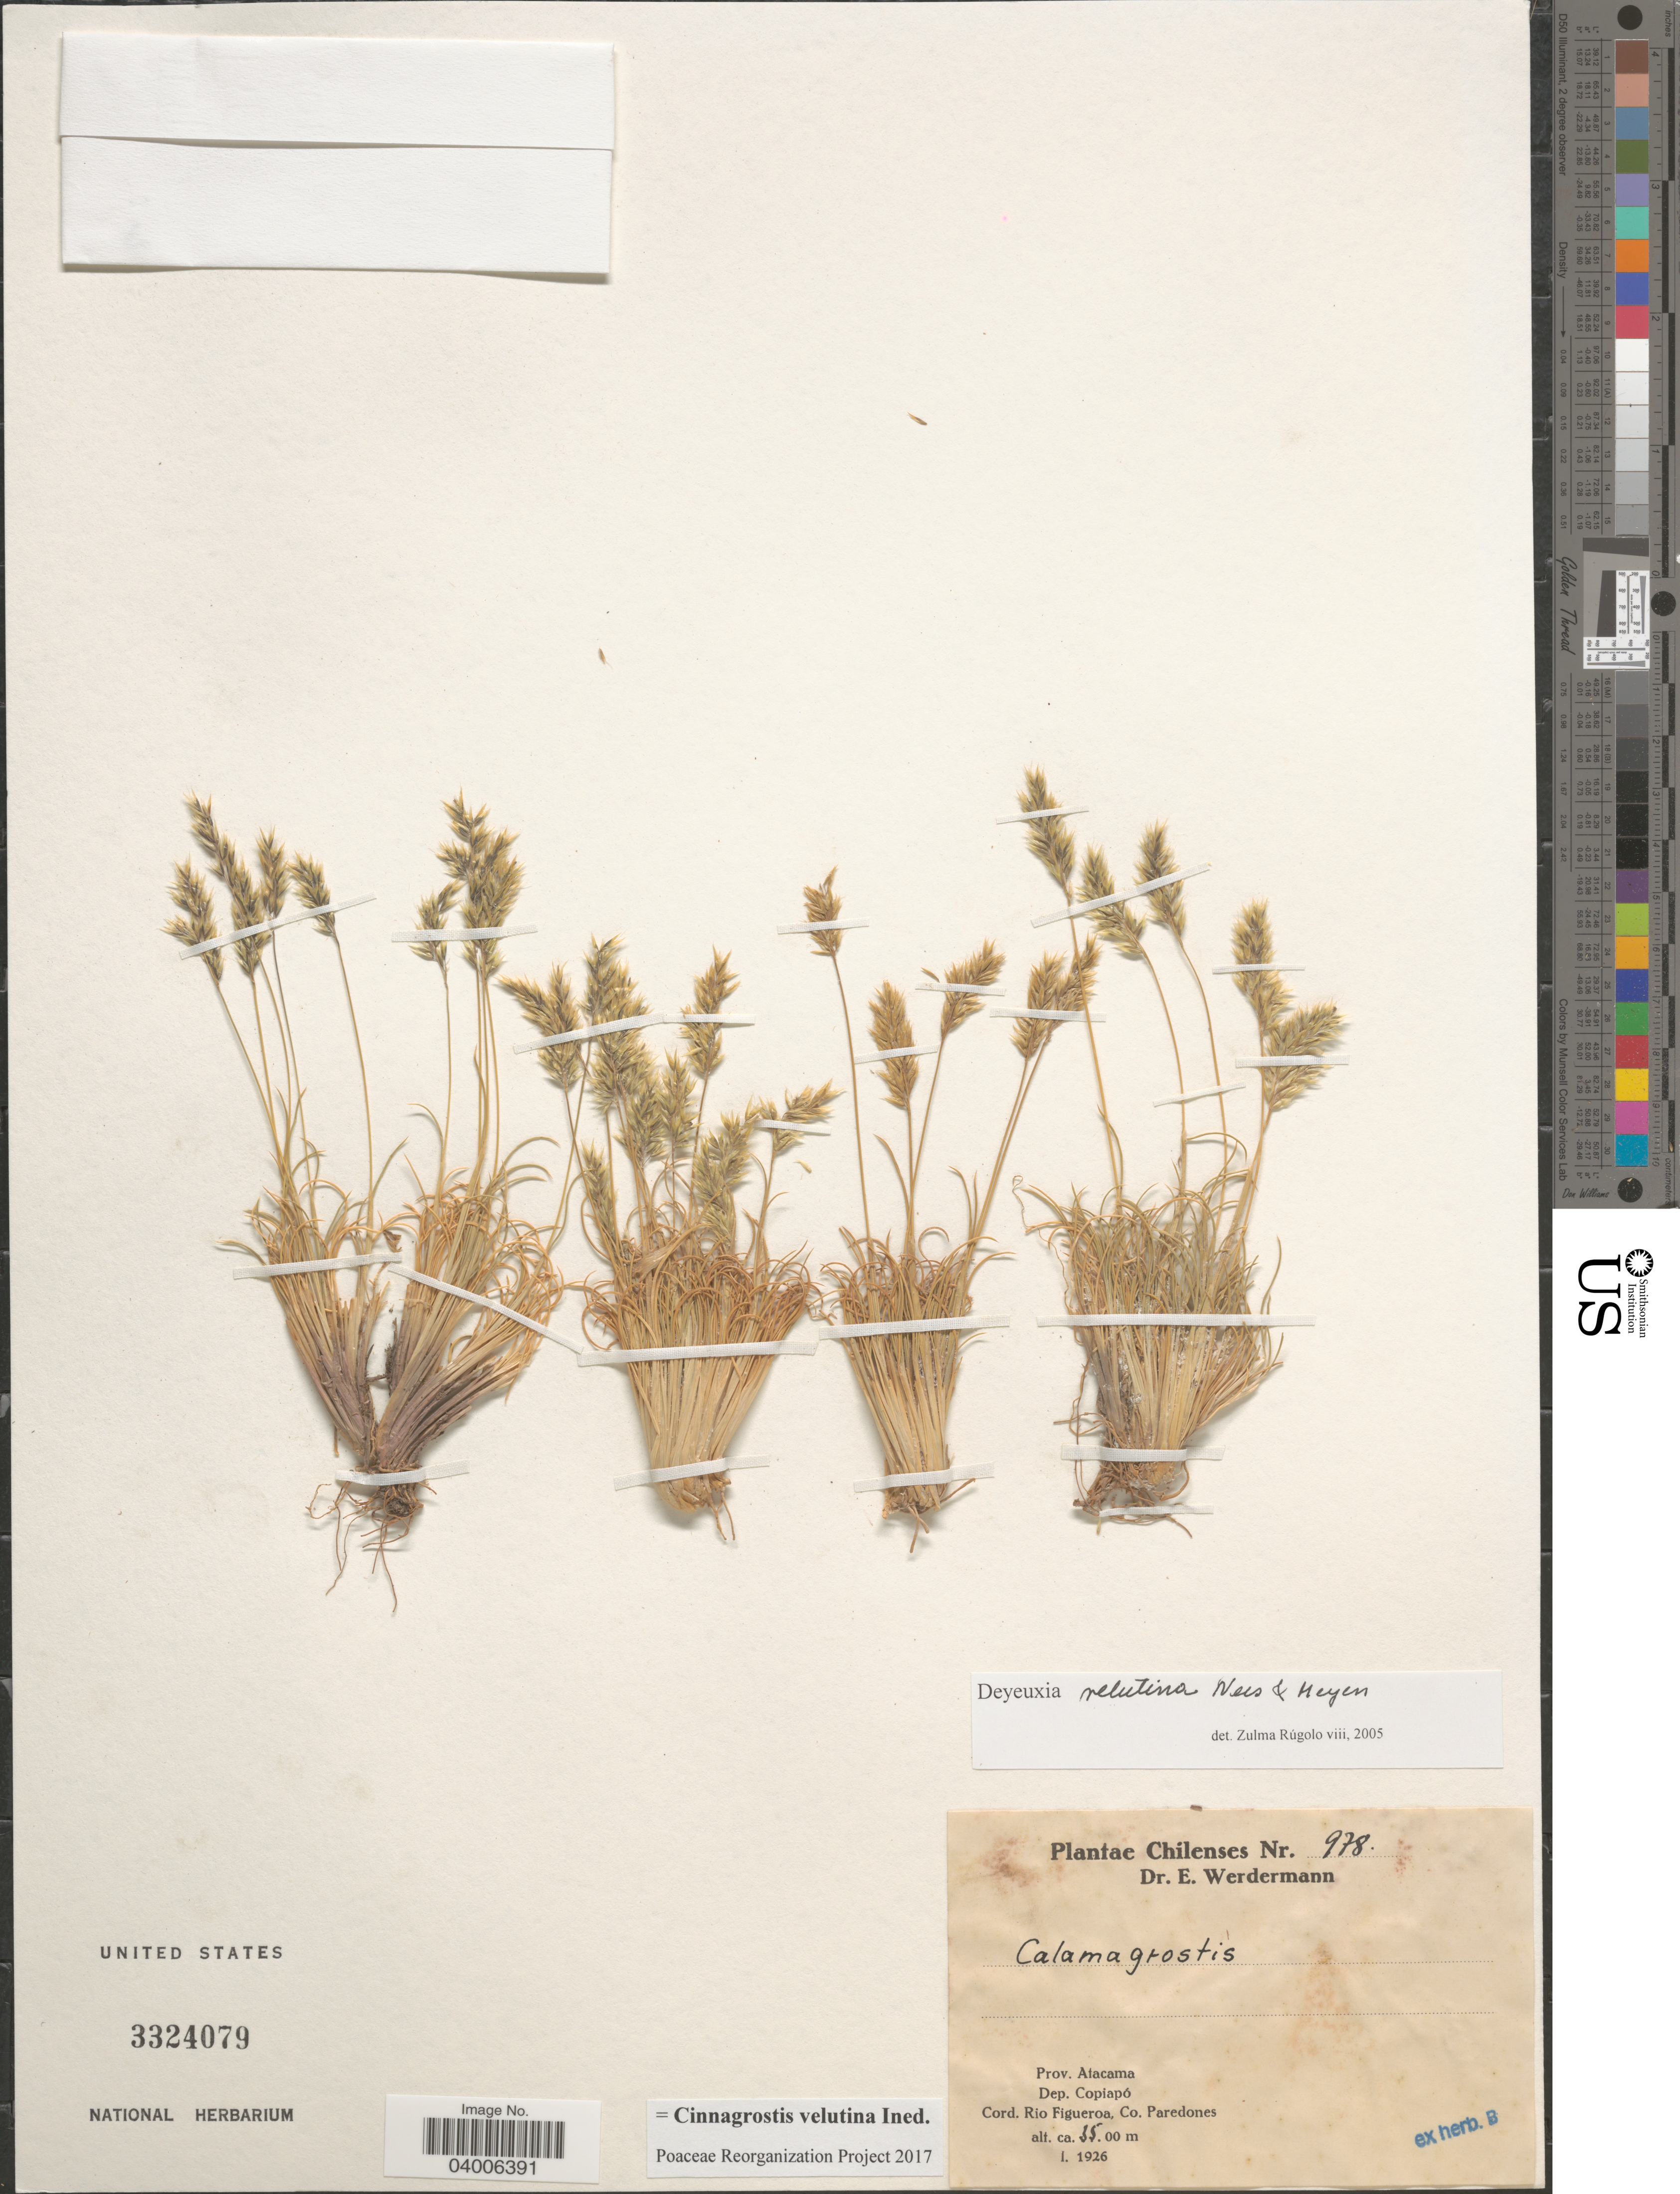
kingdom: Plantae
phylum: Tracheophyta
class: Liliopsida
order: Poales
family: Poaceae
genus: Cinnagrostis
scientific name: Cinnagrostis velutina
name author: (Nees & Meyen) P.M. Peterson et al.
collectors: E. Werdermann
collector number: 978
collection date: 1926-01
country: Chile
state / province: Atacama (III)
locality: Dep. Copiapó. Cord. Rio Figueroa, Co. Paredones.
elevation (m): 3500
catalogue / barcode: US 3324079